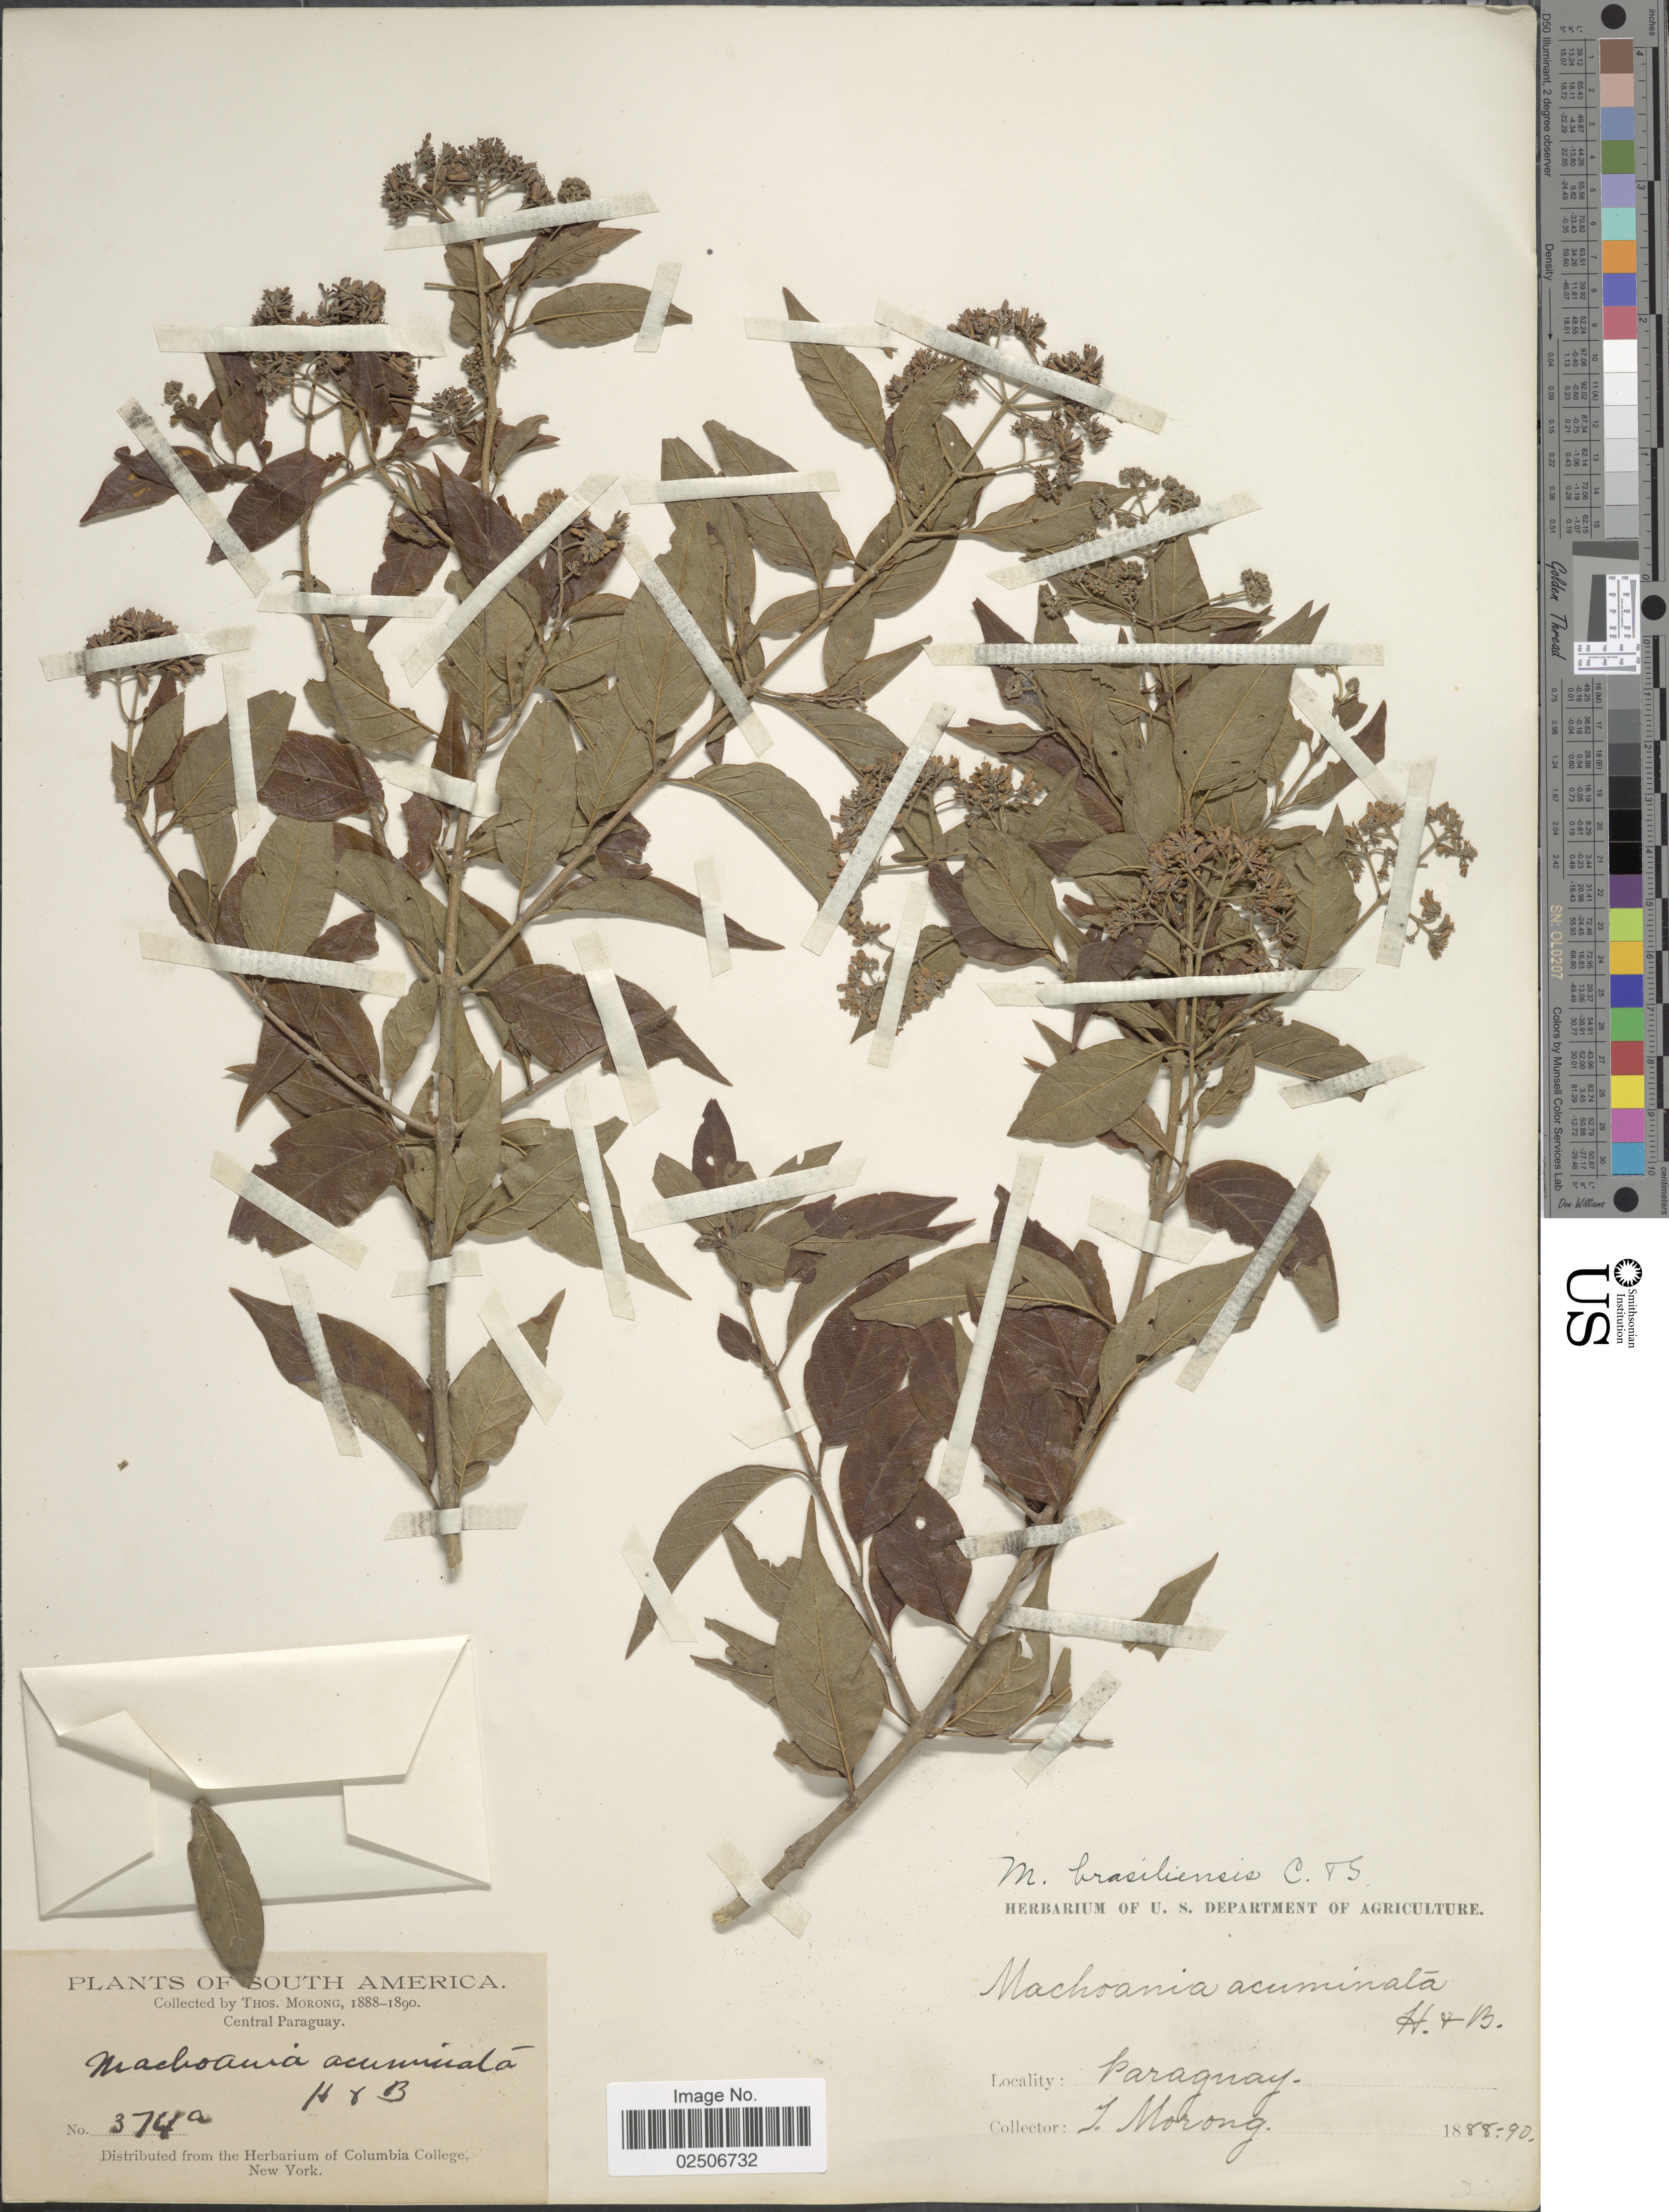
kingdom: Plantae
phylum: Tracheophyta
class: Magnoliopsida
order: Gentianales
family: Rubiaceae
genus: Machaonia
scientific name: Machaonia brasiliensis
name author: (Hoffmanns. ex Humb.) Cham. & Schltdl.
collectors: ex herb. T. Morong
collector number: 374a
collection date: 1888/1890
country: Paraguay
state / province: Central